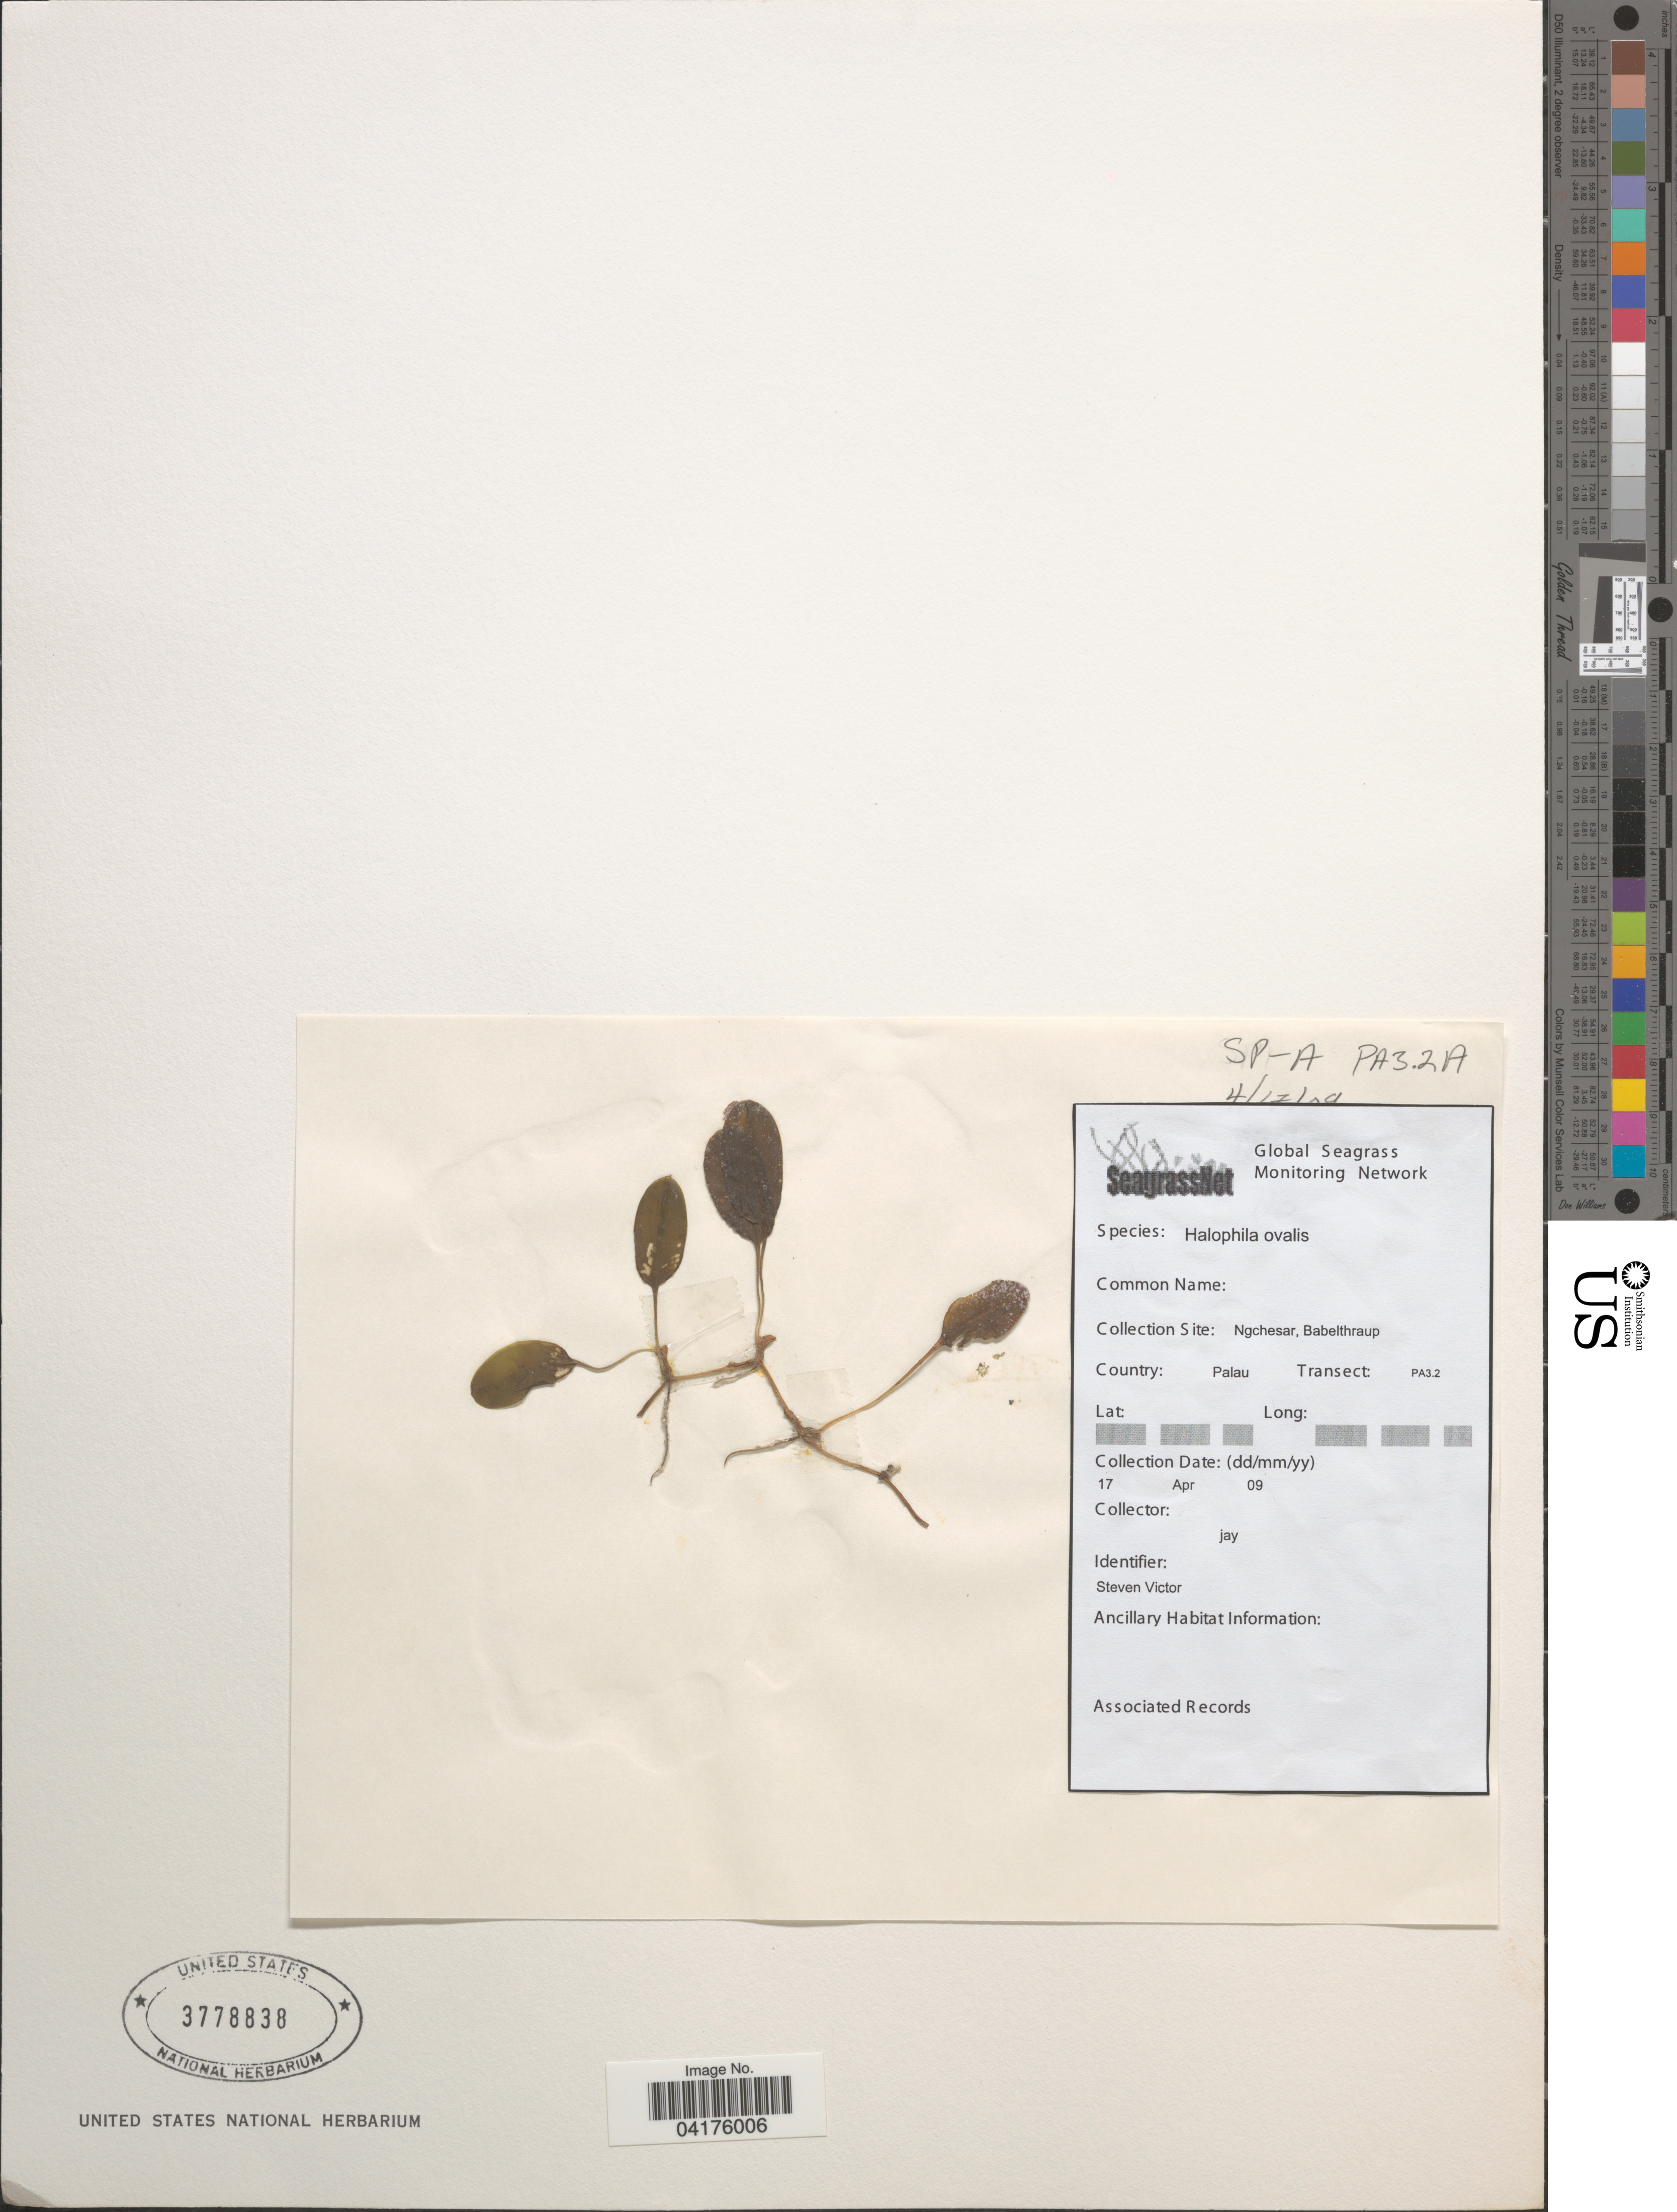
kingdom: Plantae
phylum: Tracheophyta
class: Liliopsida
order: Alismatales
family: Hydrocharitaceae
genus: Halophila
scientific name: Halophila ovalis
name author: (R. Br.) Hook. f.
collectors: Jay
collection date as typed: Transcribed d/m/y: 17/4/9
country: Palau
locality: Ngchesar, Babelthraup. Palau.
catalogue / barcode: US 3778838